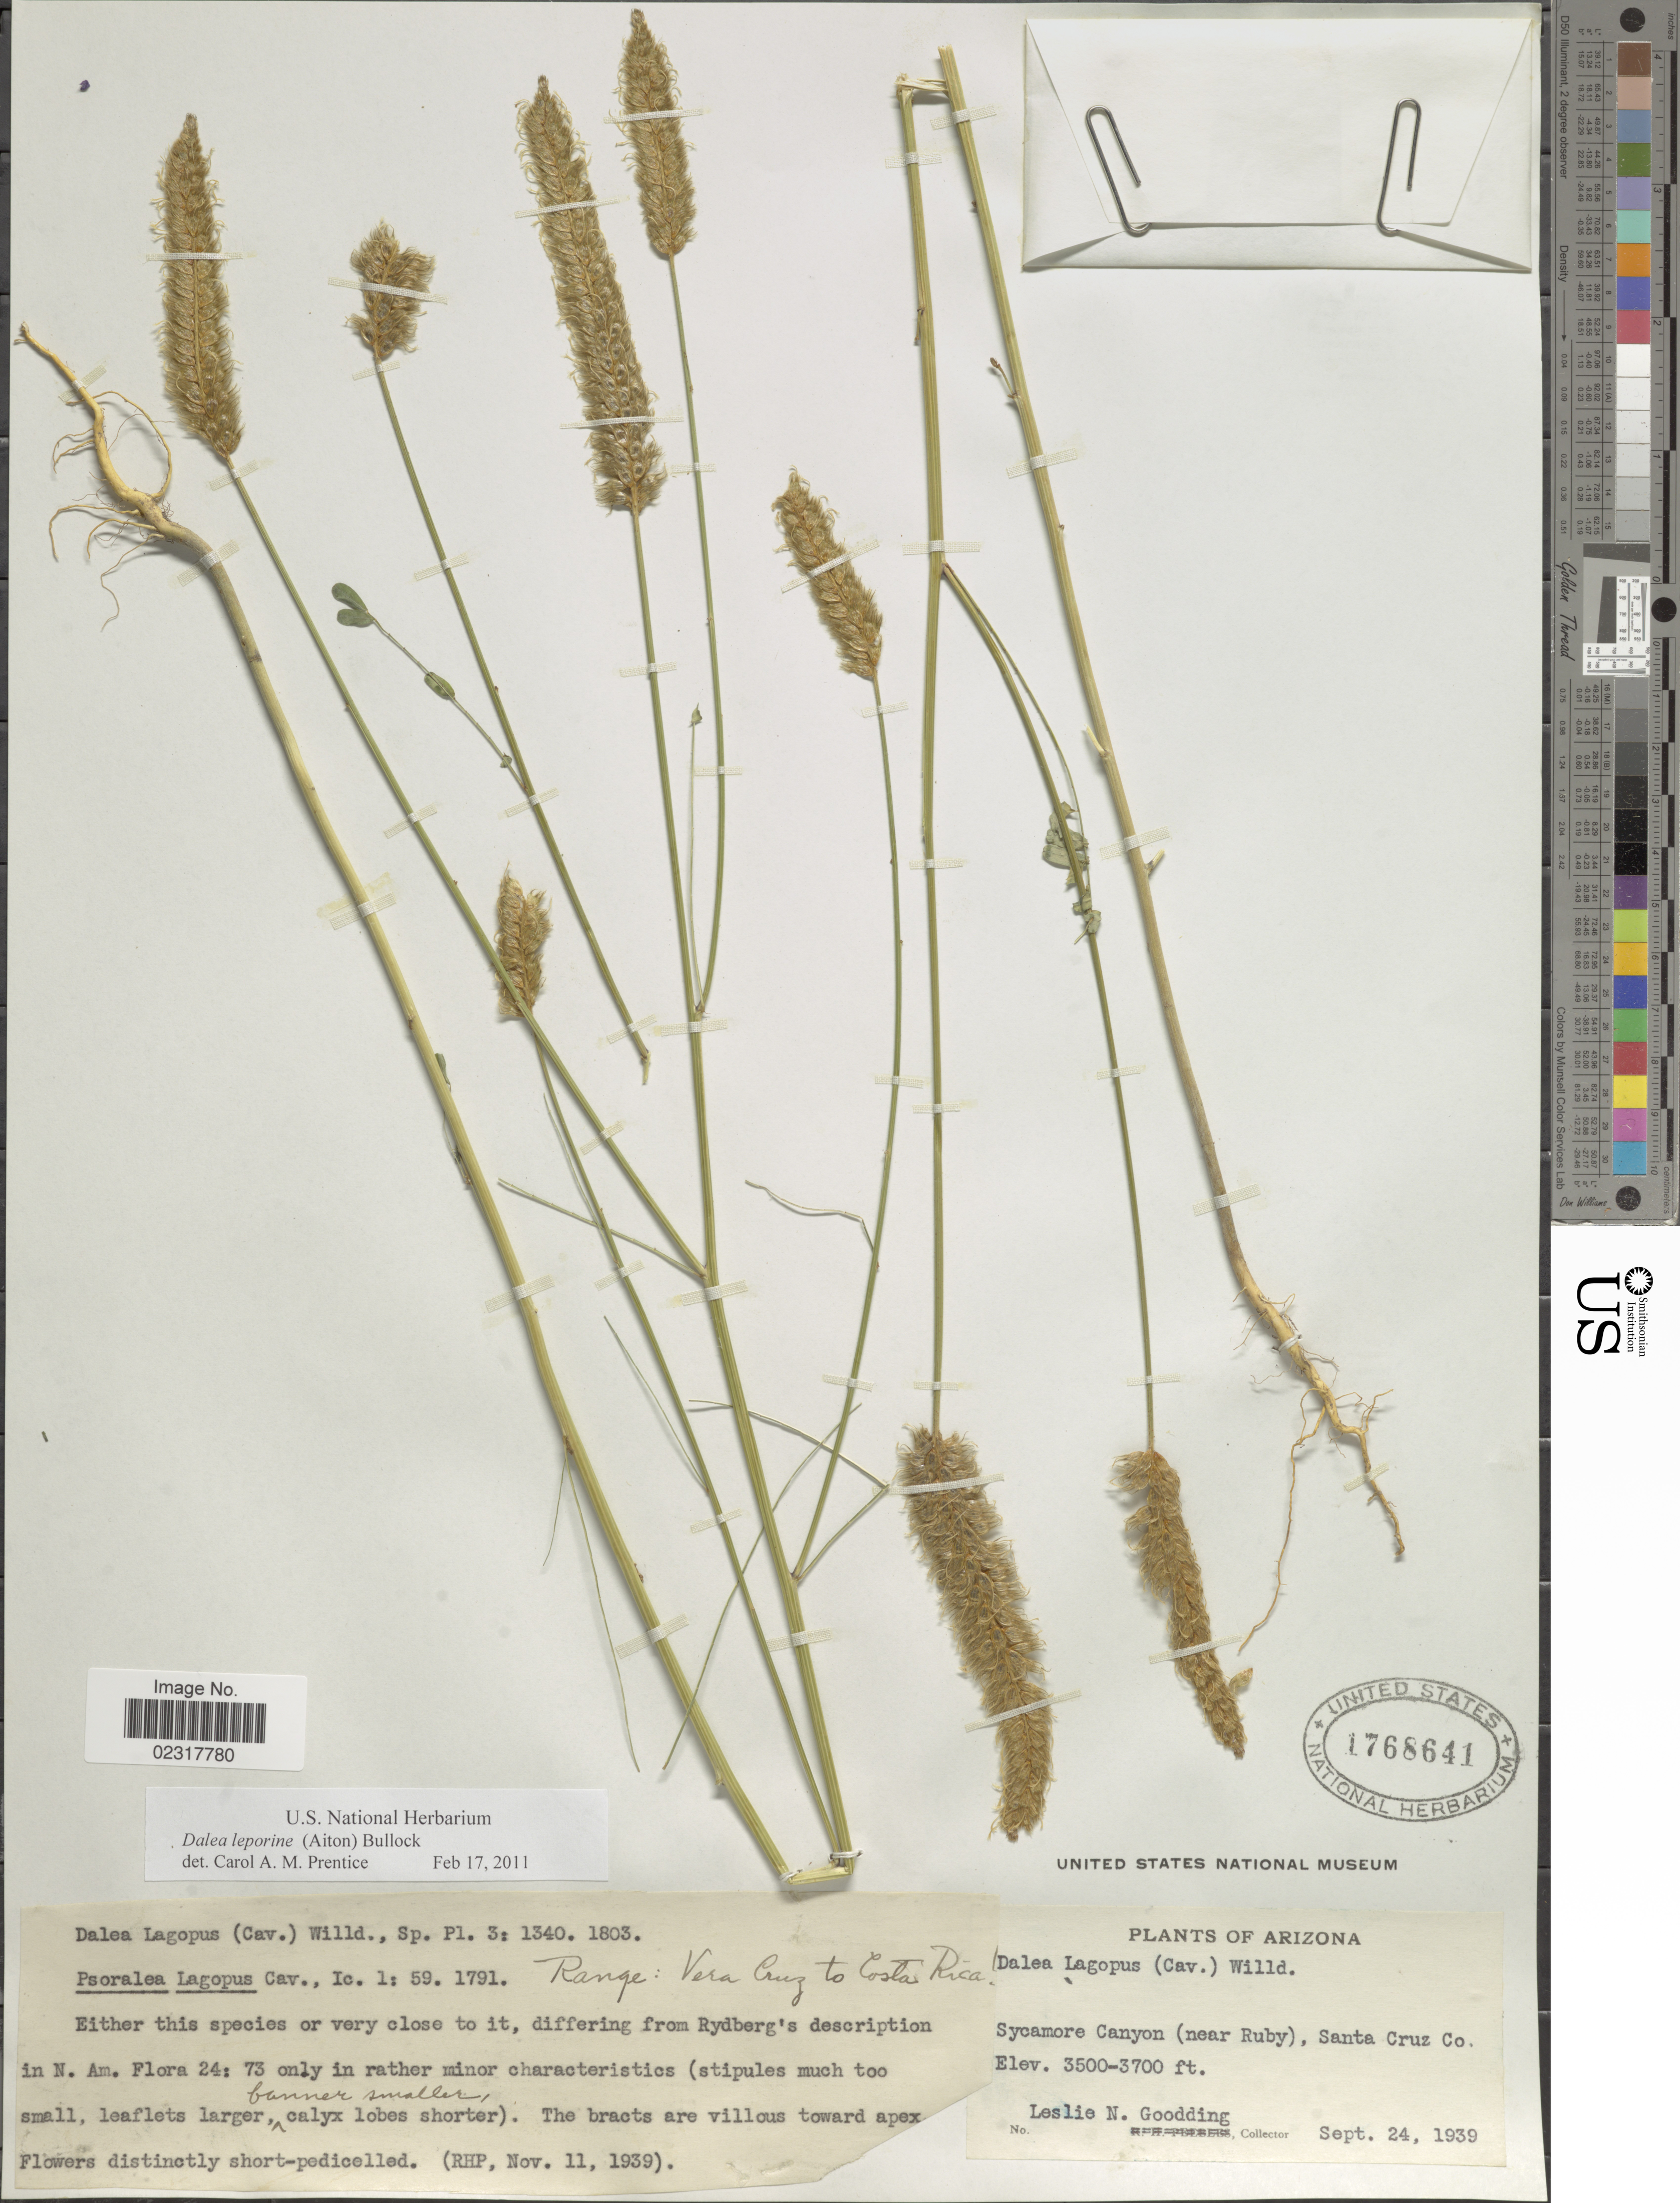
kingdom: Plantae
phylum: Tracheophyta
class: Magnoliopsida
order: Fabales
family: Fabaceae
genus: Dalea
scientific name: Dalea leporina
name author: (Aiton) Bullock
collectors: L. N. Goodding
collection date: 1939-09-24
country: United States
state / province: Arizona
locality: Sycamore Canyon (near Ruby), Santa Cruz Co.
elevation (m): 1067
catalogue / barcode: US 1768641